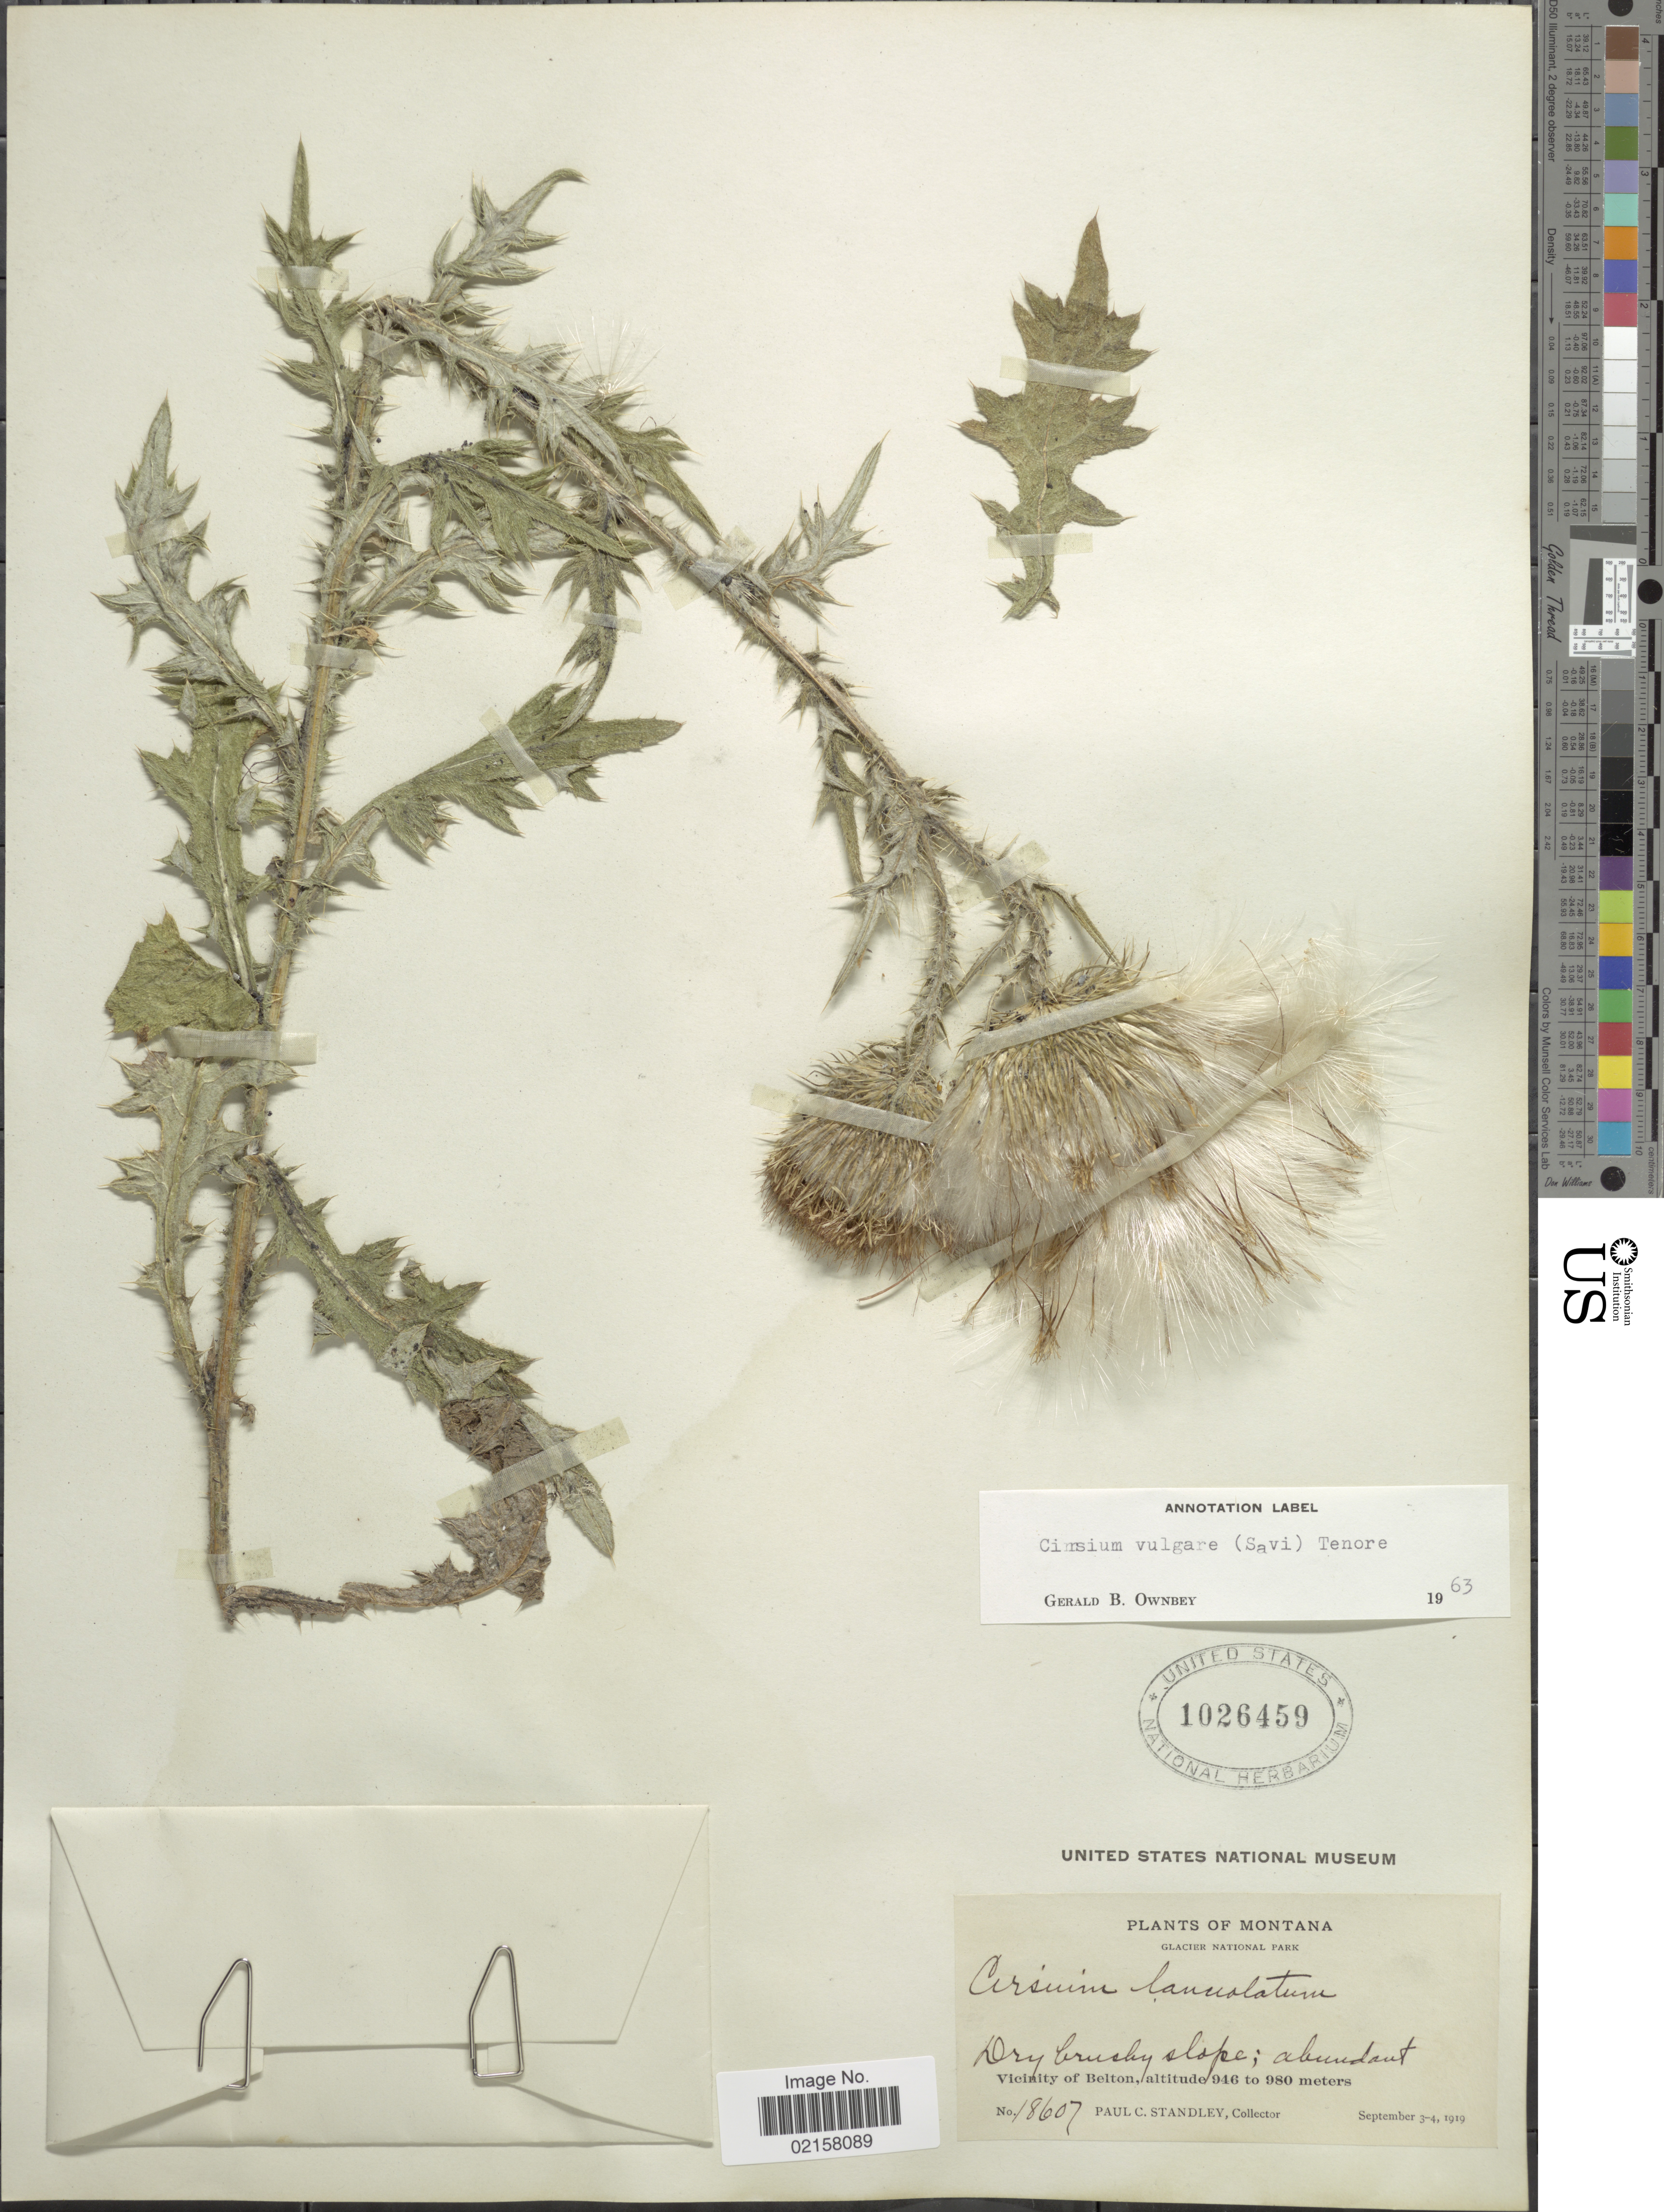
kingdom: Plantae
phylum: Tracheophyta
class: Magnoliopsida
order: Asterales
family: Asteraceae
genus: Cirsium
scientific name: Cirsium vulgare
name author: (Savi) Ten.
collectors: P. C. Standley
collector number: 18607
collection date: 1919-09-03/1919-09-04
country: United States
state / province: Montana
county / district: Glacier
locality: Dry brushy slope, vicinity of Belton, Glacier National Park.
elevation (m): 946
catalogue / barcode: US 1026459